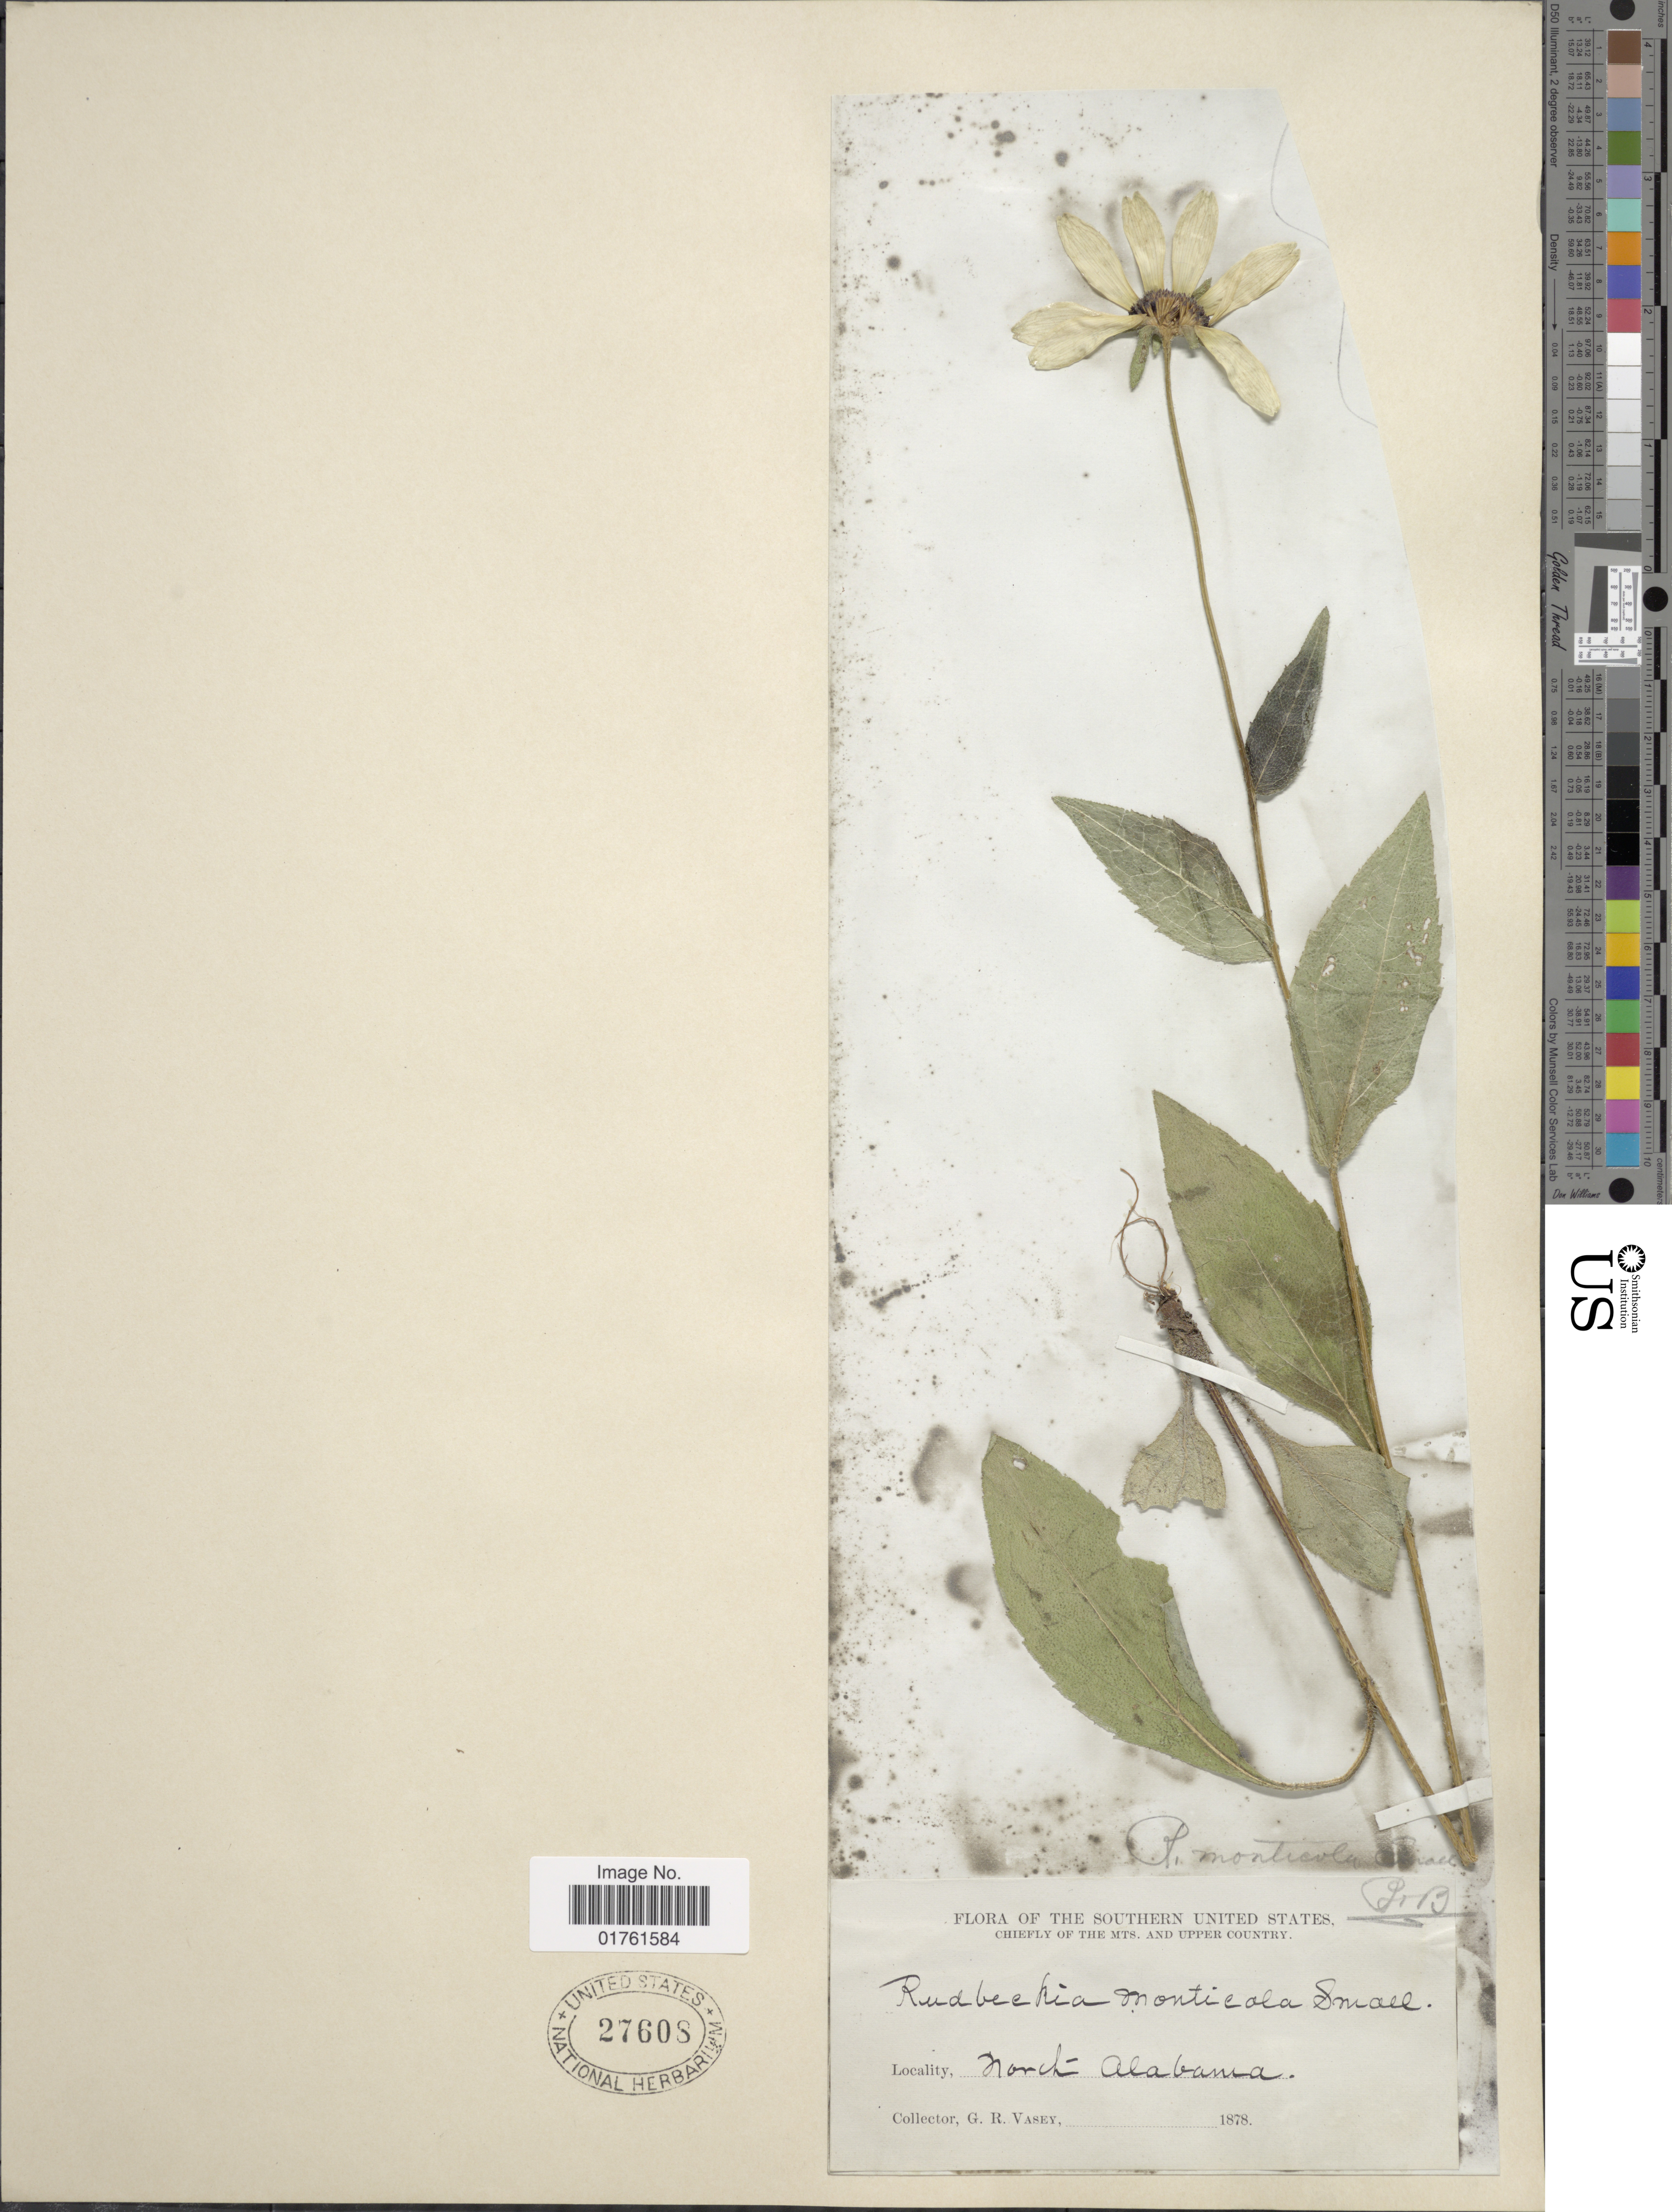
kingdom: Plantae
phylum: Tracheophyta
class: Magnoliopsida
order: Asterales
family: Asteraceae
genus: Rudbeckia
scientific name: Rudbeckia monticola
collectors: G. R. Vasey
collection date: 1878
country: United States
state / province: Alabama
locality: Chiefly of the Mts. and Upper Country, North Alabama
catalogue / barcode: US 27608